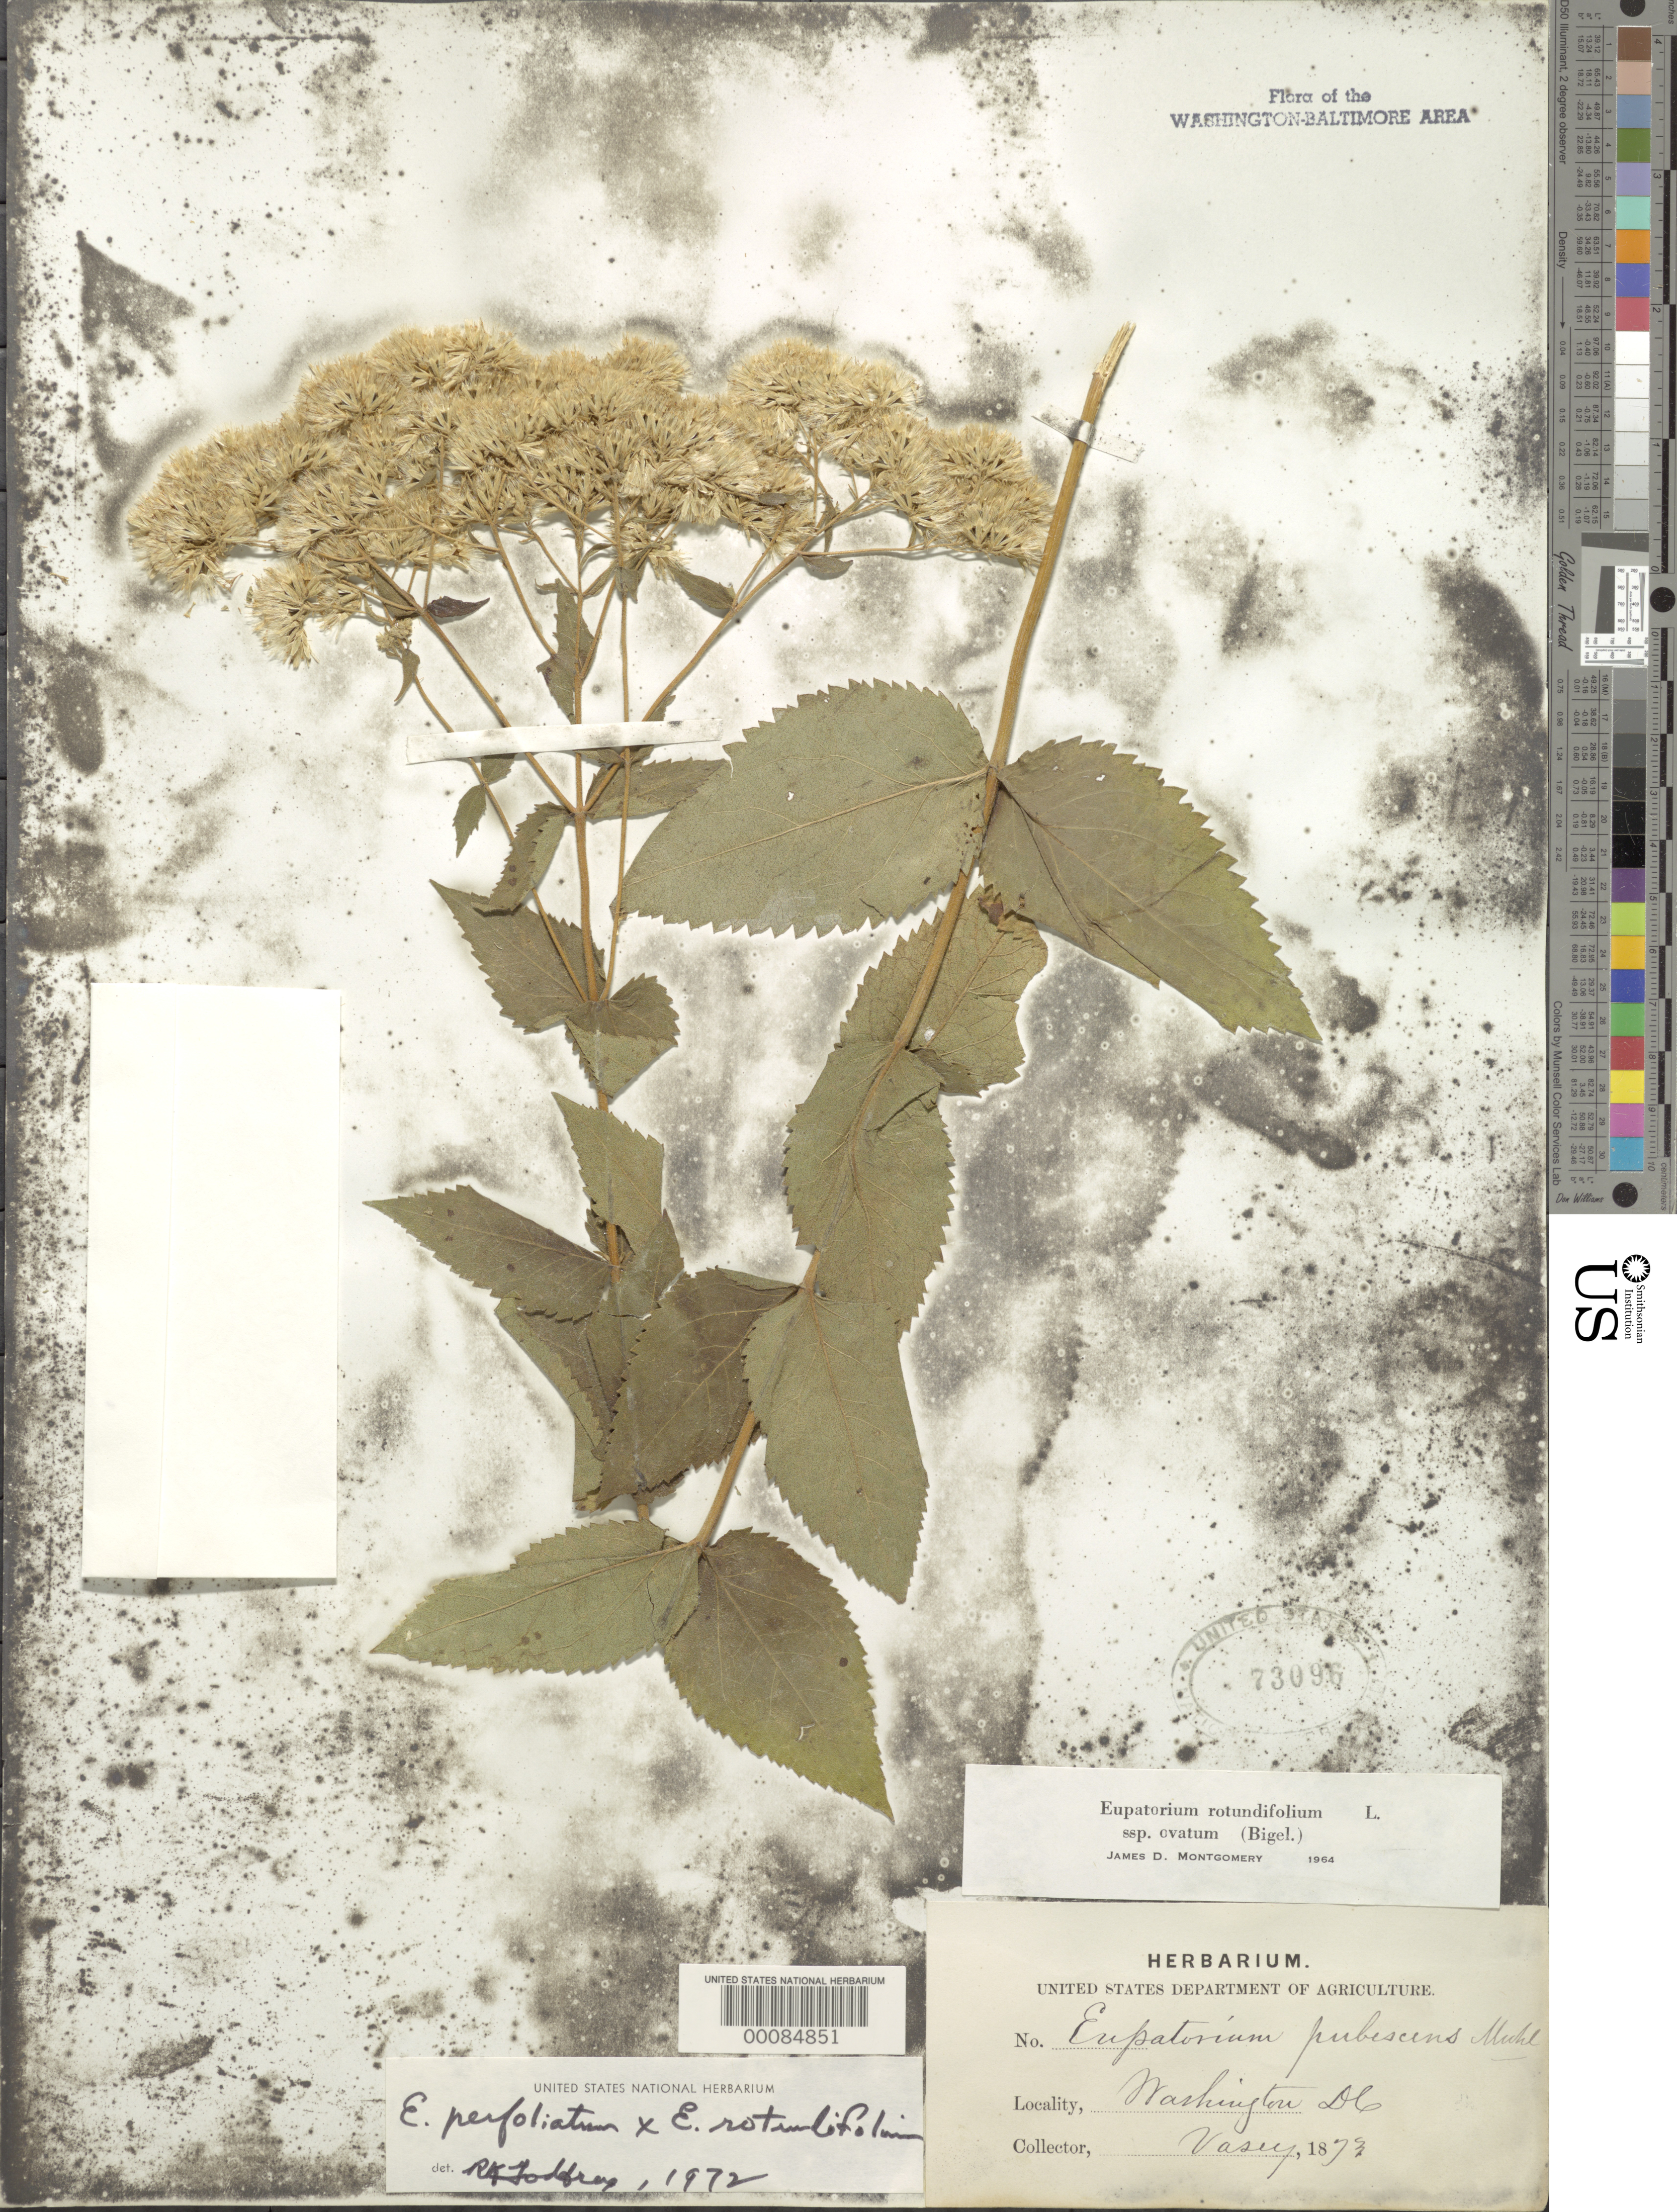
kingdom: Plantae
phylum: Tracheophyta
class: Magnoliopsida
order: Asterales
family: Asteraceae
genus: Eupatorium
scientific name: Eupatorium rotundifolium subsp. ovatum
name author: L.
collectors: G. Vasey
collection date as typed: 1873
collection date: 1873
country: United States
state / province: District of Columbia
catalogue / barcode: US 73096